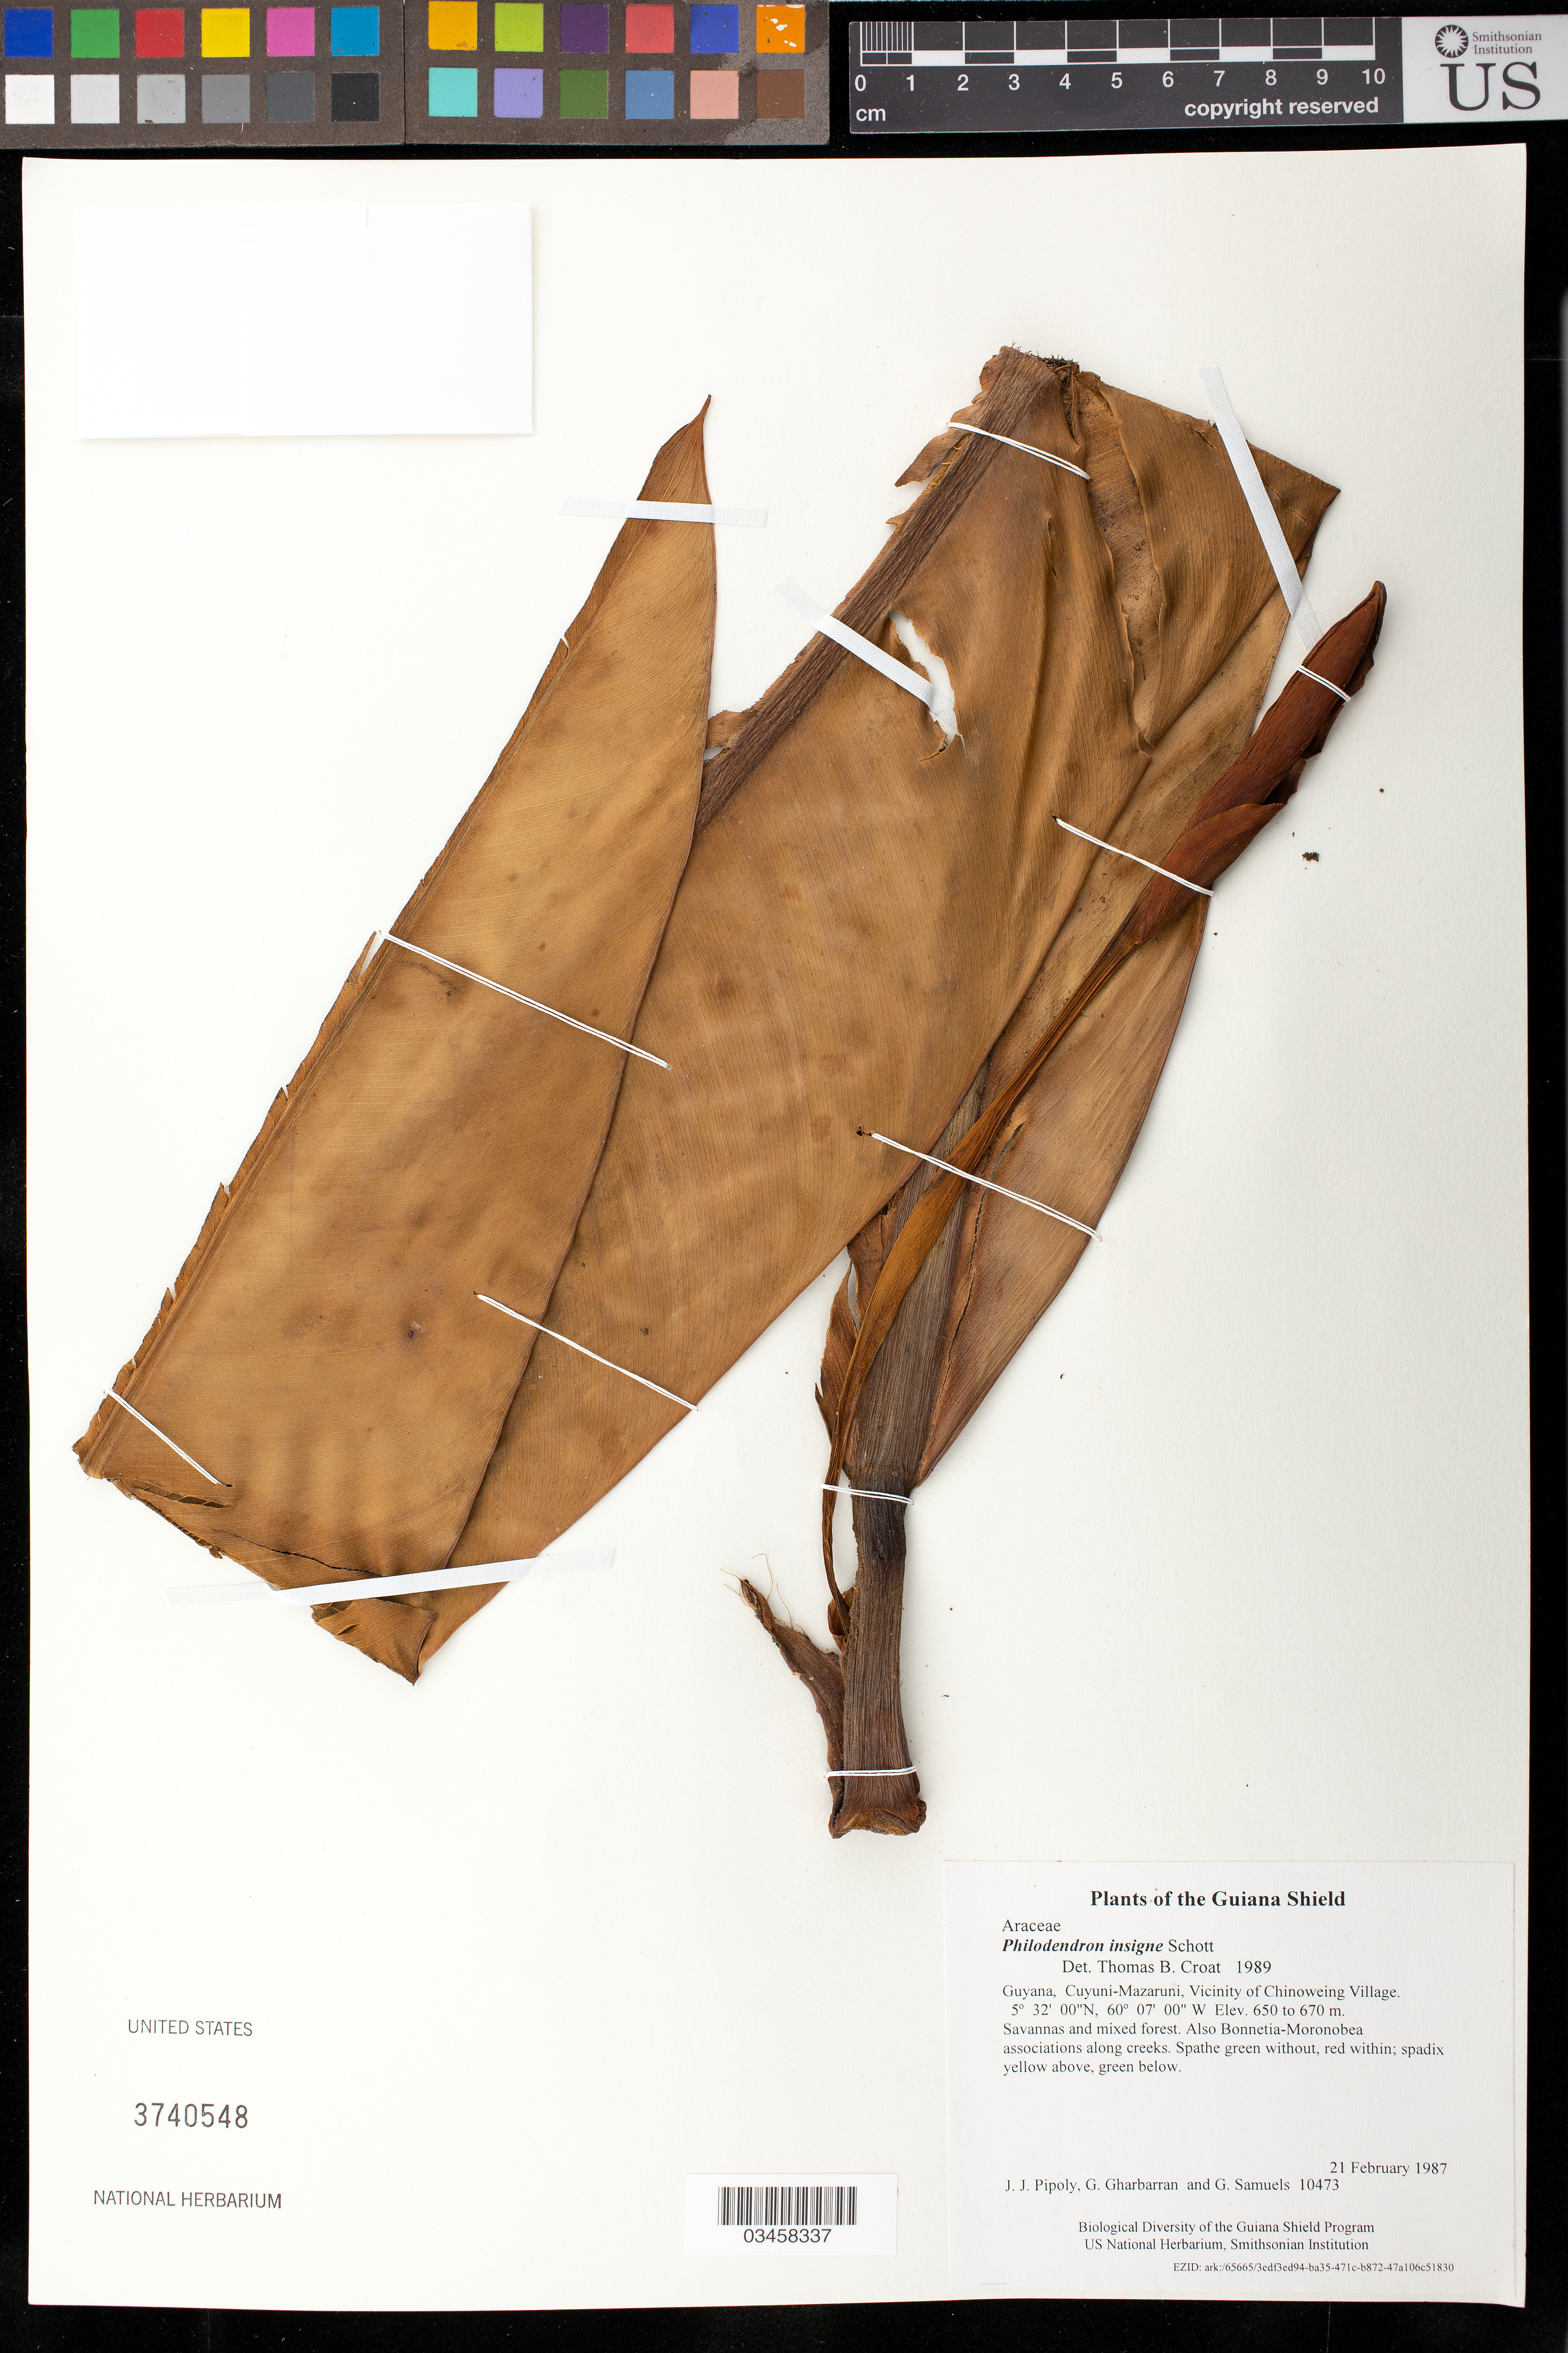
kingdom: Plantae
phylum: Tracheophyta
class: Liliopsida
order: Alismatales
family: Araceae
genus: Philodendron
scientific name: Philodendron insigne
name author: Schott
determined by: Croat, Thomas B., Missouri Botanical Garden (MO)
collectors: J. J. Pipoly, G. Gharbarran & G. Samuels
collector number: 10473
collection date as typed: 21 February 1987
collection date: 1987-02-21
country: Guyana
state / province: Cuyuni-Mazaruni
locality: Vicinity of Chinoweing Village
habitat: Savannas and mixed forest. Also Bonnetia-Moronobea associations along creeks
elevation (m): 650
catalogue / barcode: US 3740548